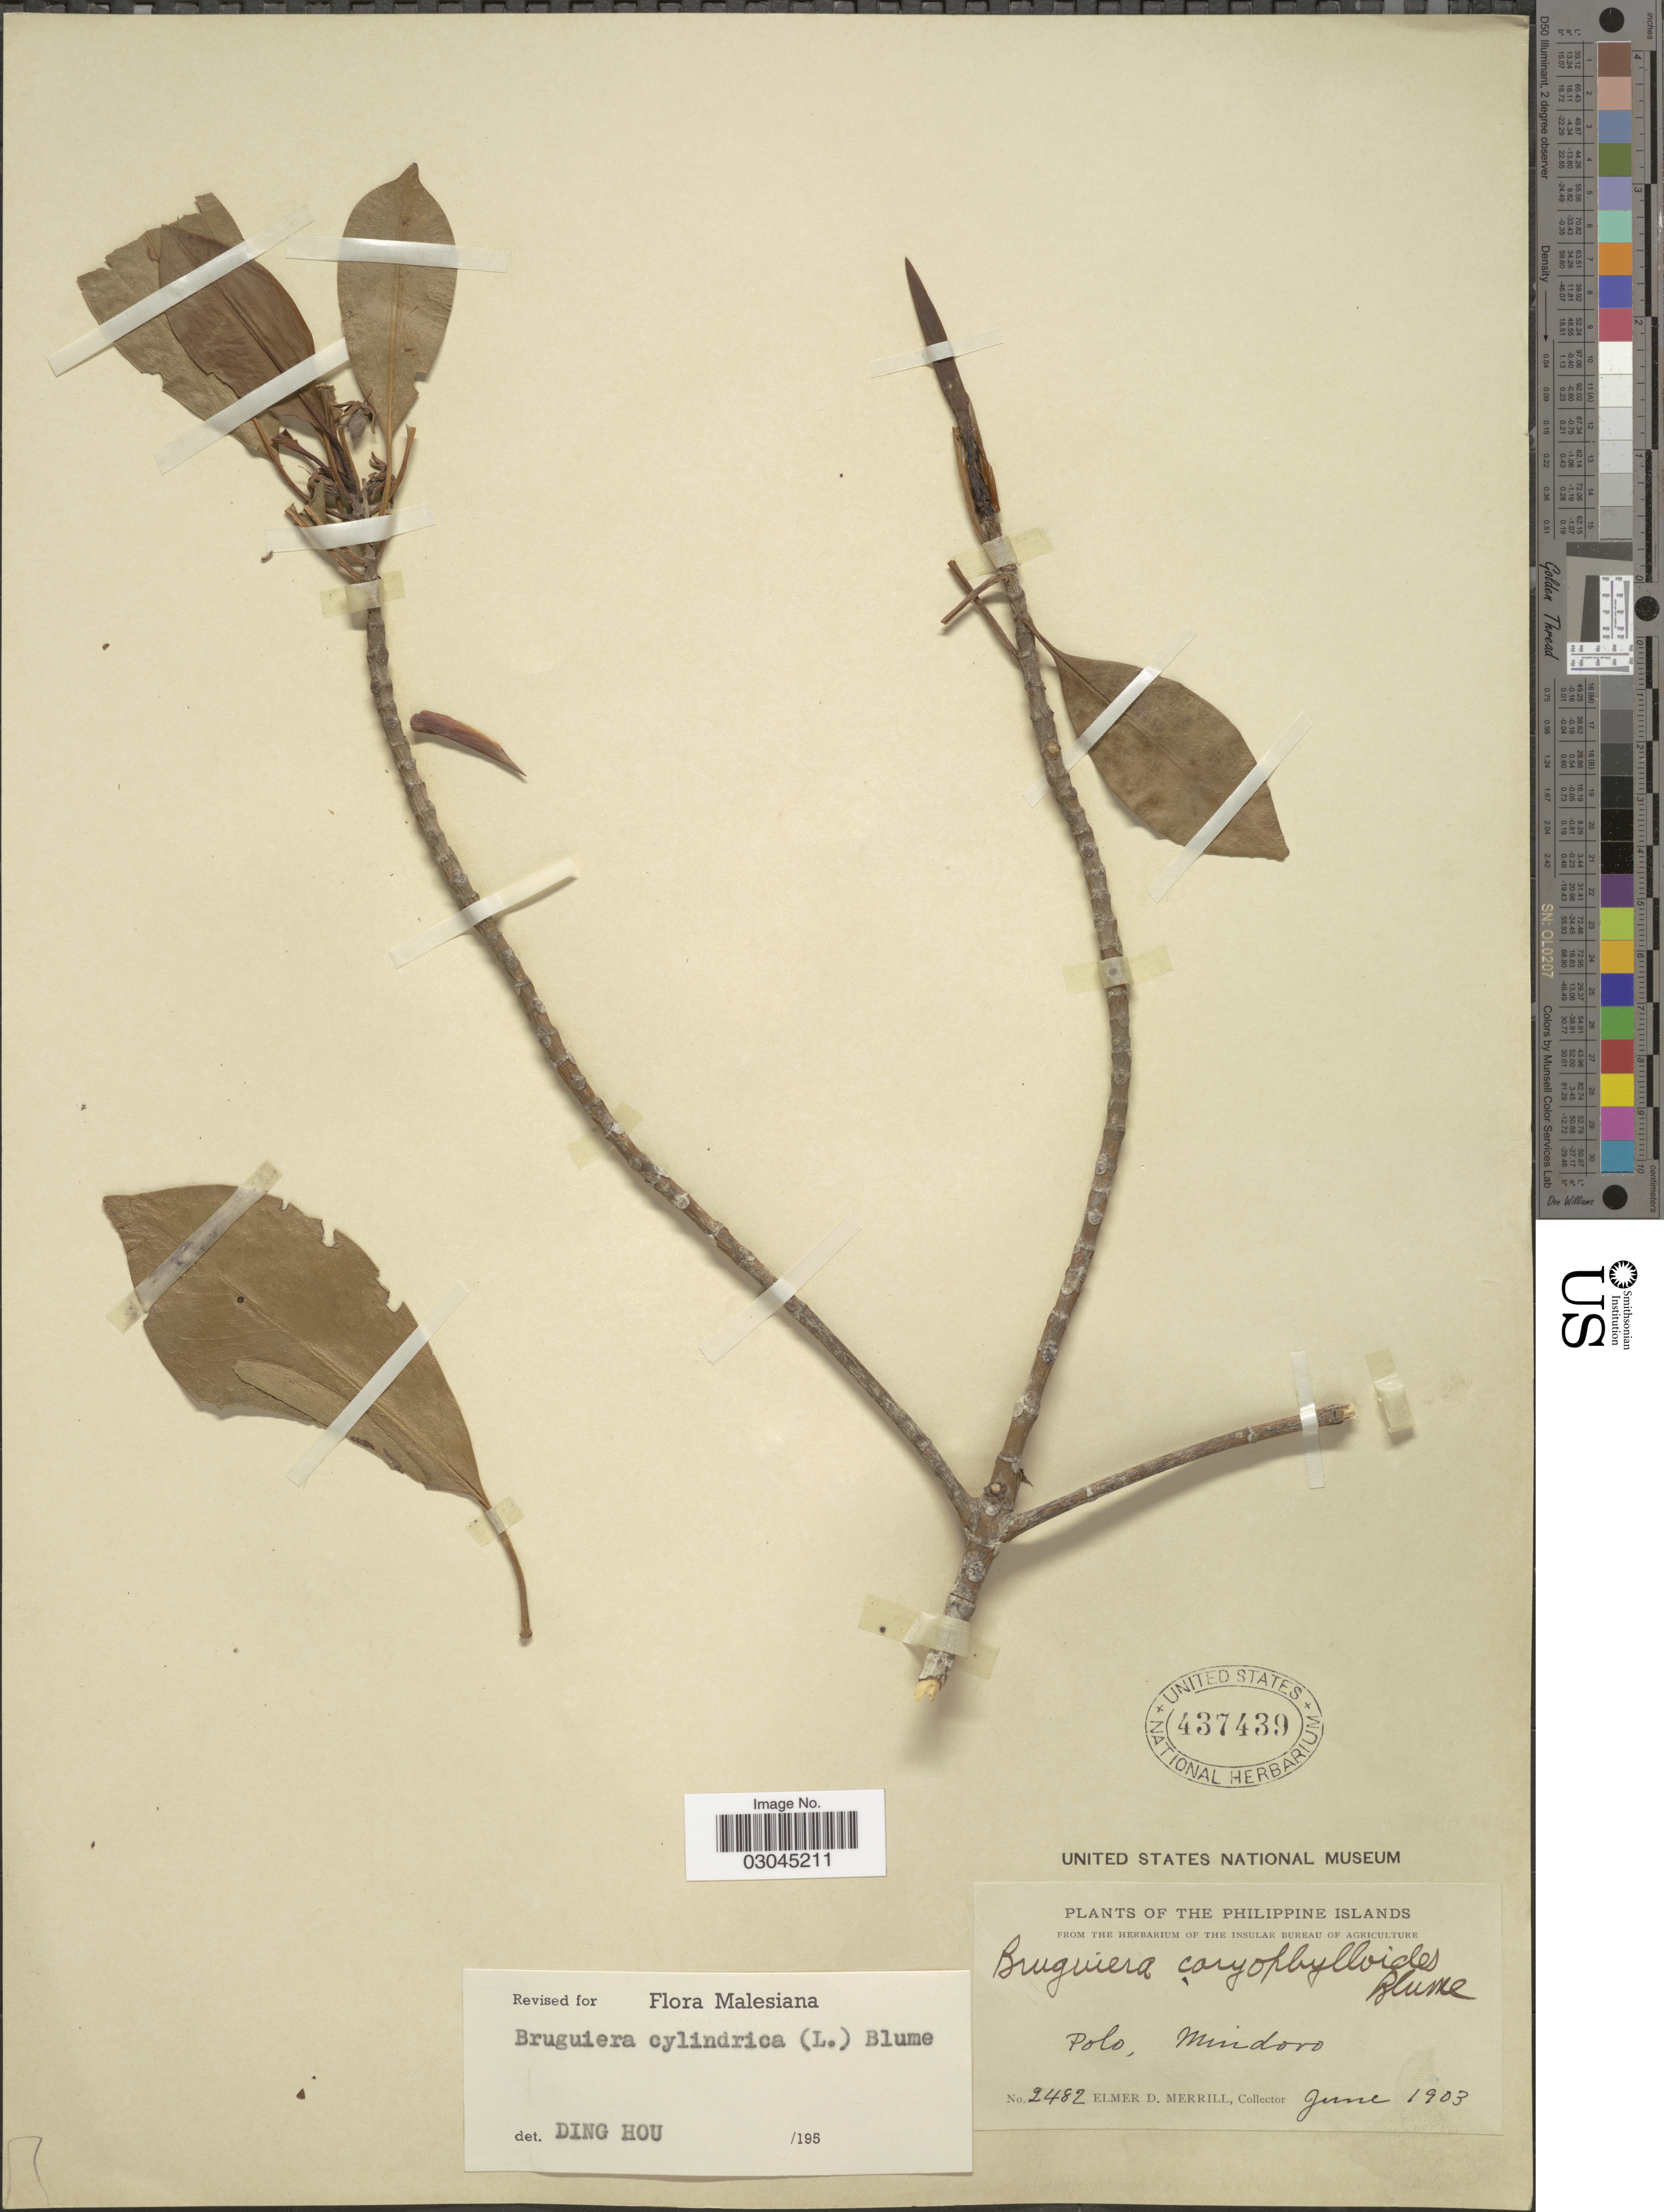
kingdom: Plantae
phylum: Tracheophyta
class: Magnoliopsida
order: Malpighiales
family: Rhizophoraceae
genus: Bruguiera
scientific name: Bruguiera cylindrica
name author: (L.) Blume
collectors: E. D. Merrill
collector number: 2482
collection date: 1903-06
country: Philippines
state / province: Mimaropa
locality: Polo, Mindoro.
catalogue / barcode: US 437439